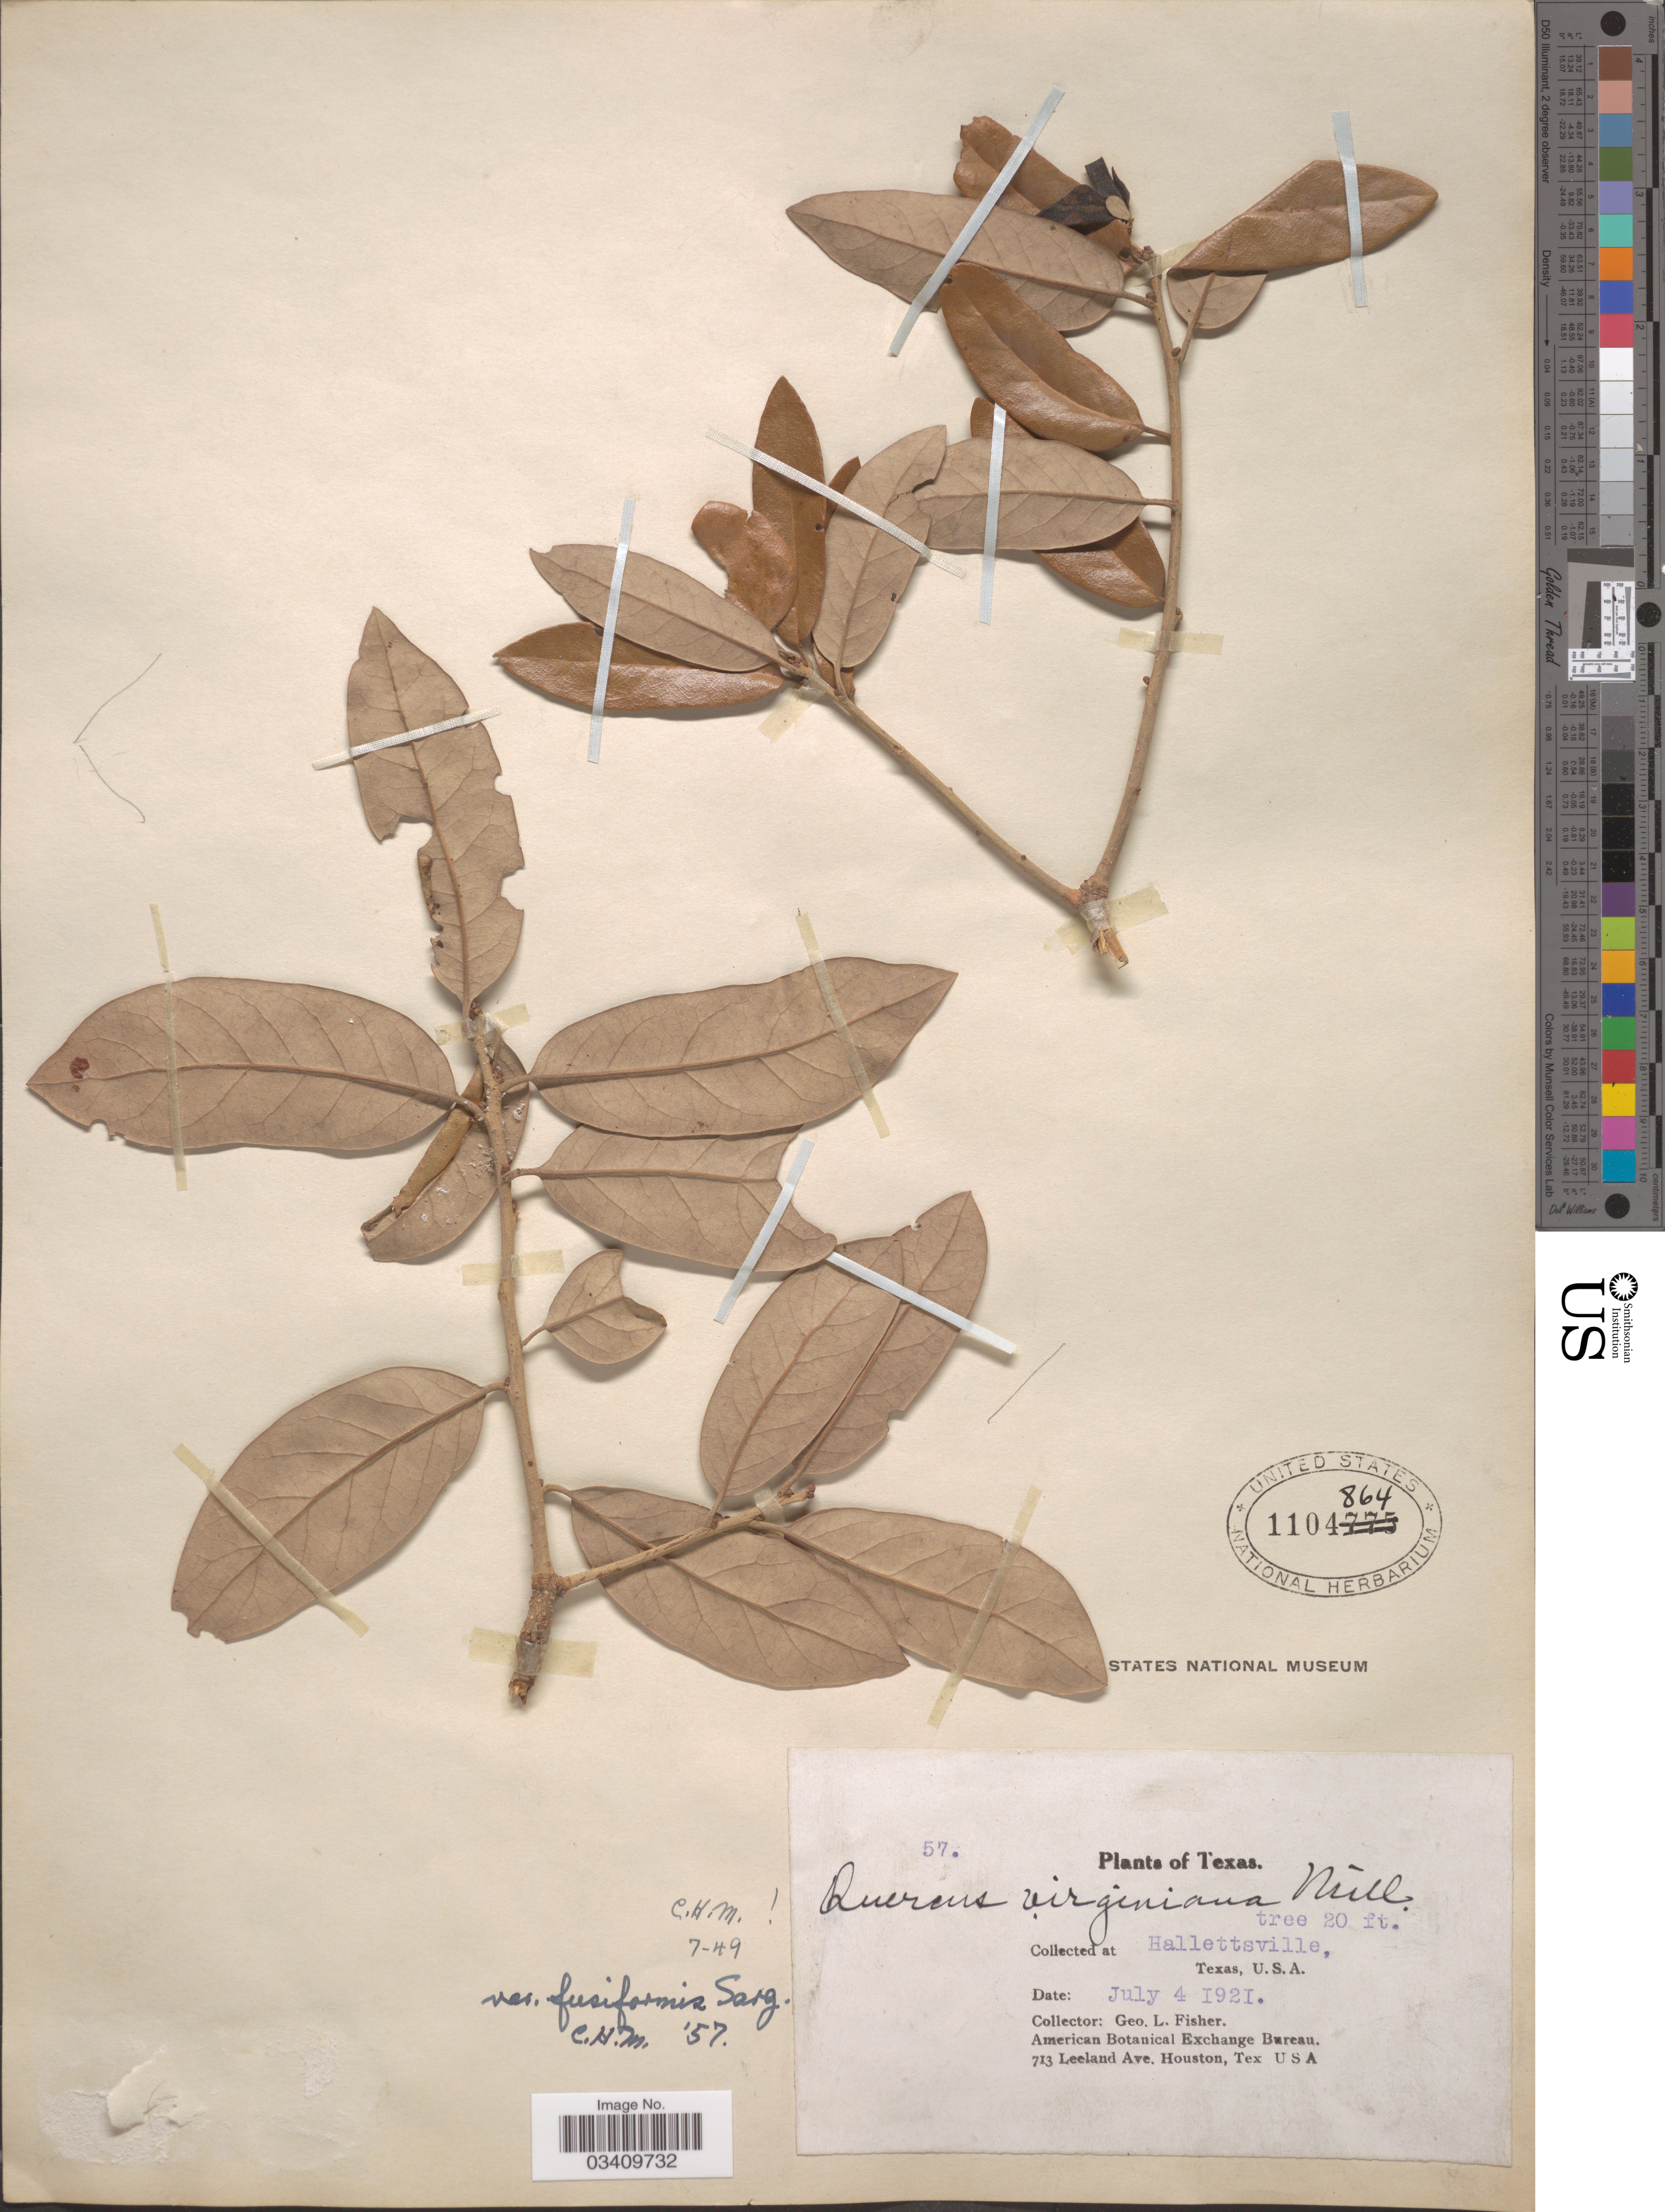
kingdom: Plantae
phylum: Tracheophyta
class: Magnoliopsida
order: Fagales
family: Fagaceae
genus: Quercus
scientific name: Quercus virginiana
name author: Mill.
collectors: G. L. Fisher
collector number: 57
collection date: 1921-07-04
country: United States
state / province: Texas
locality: Hallettsville.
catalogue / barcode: US 1104864